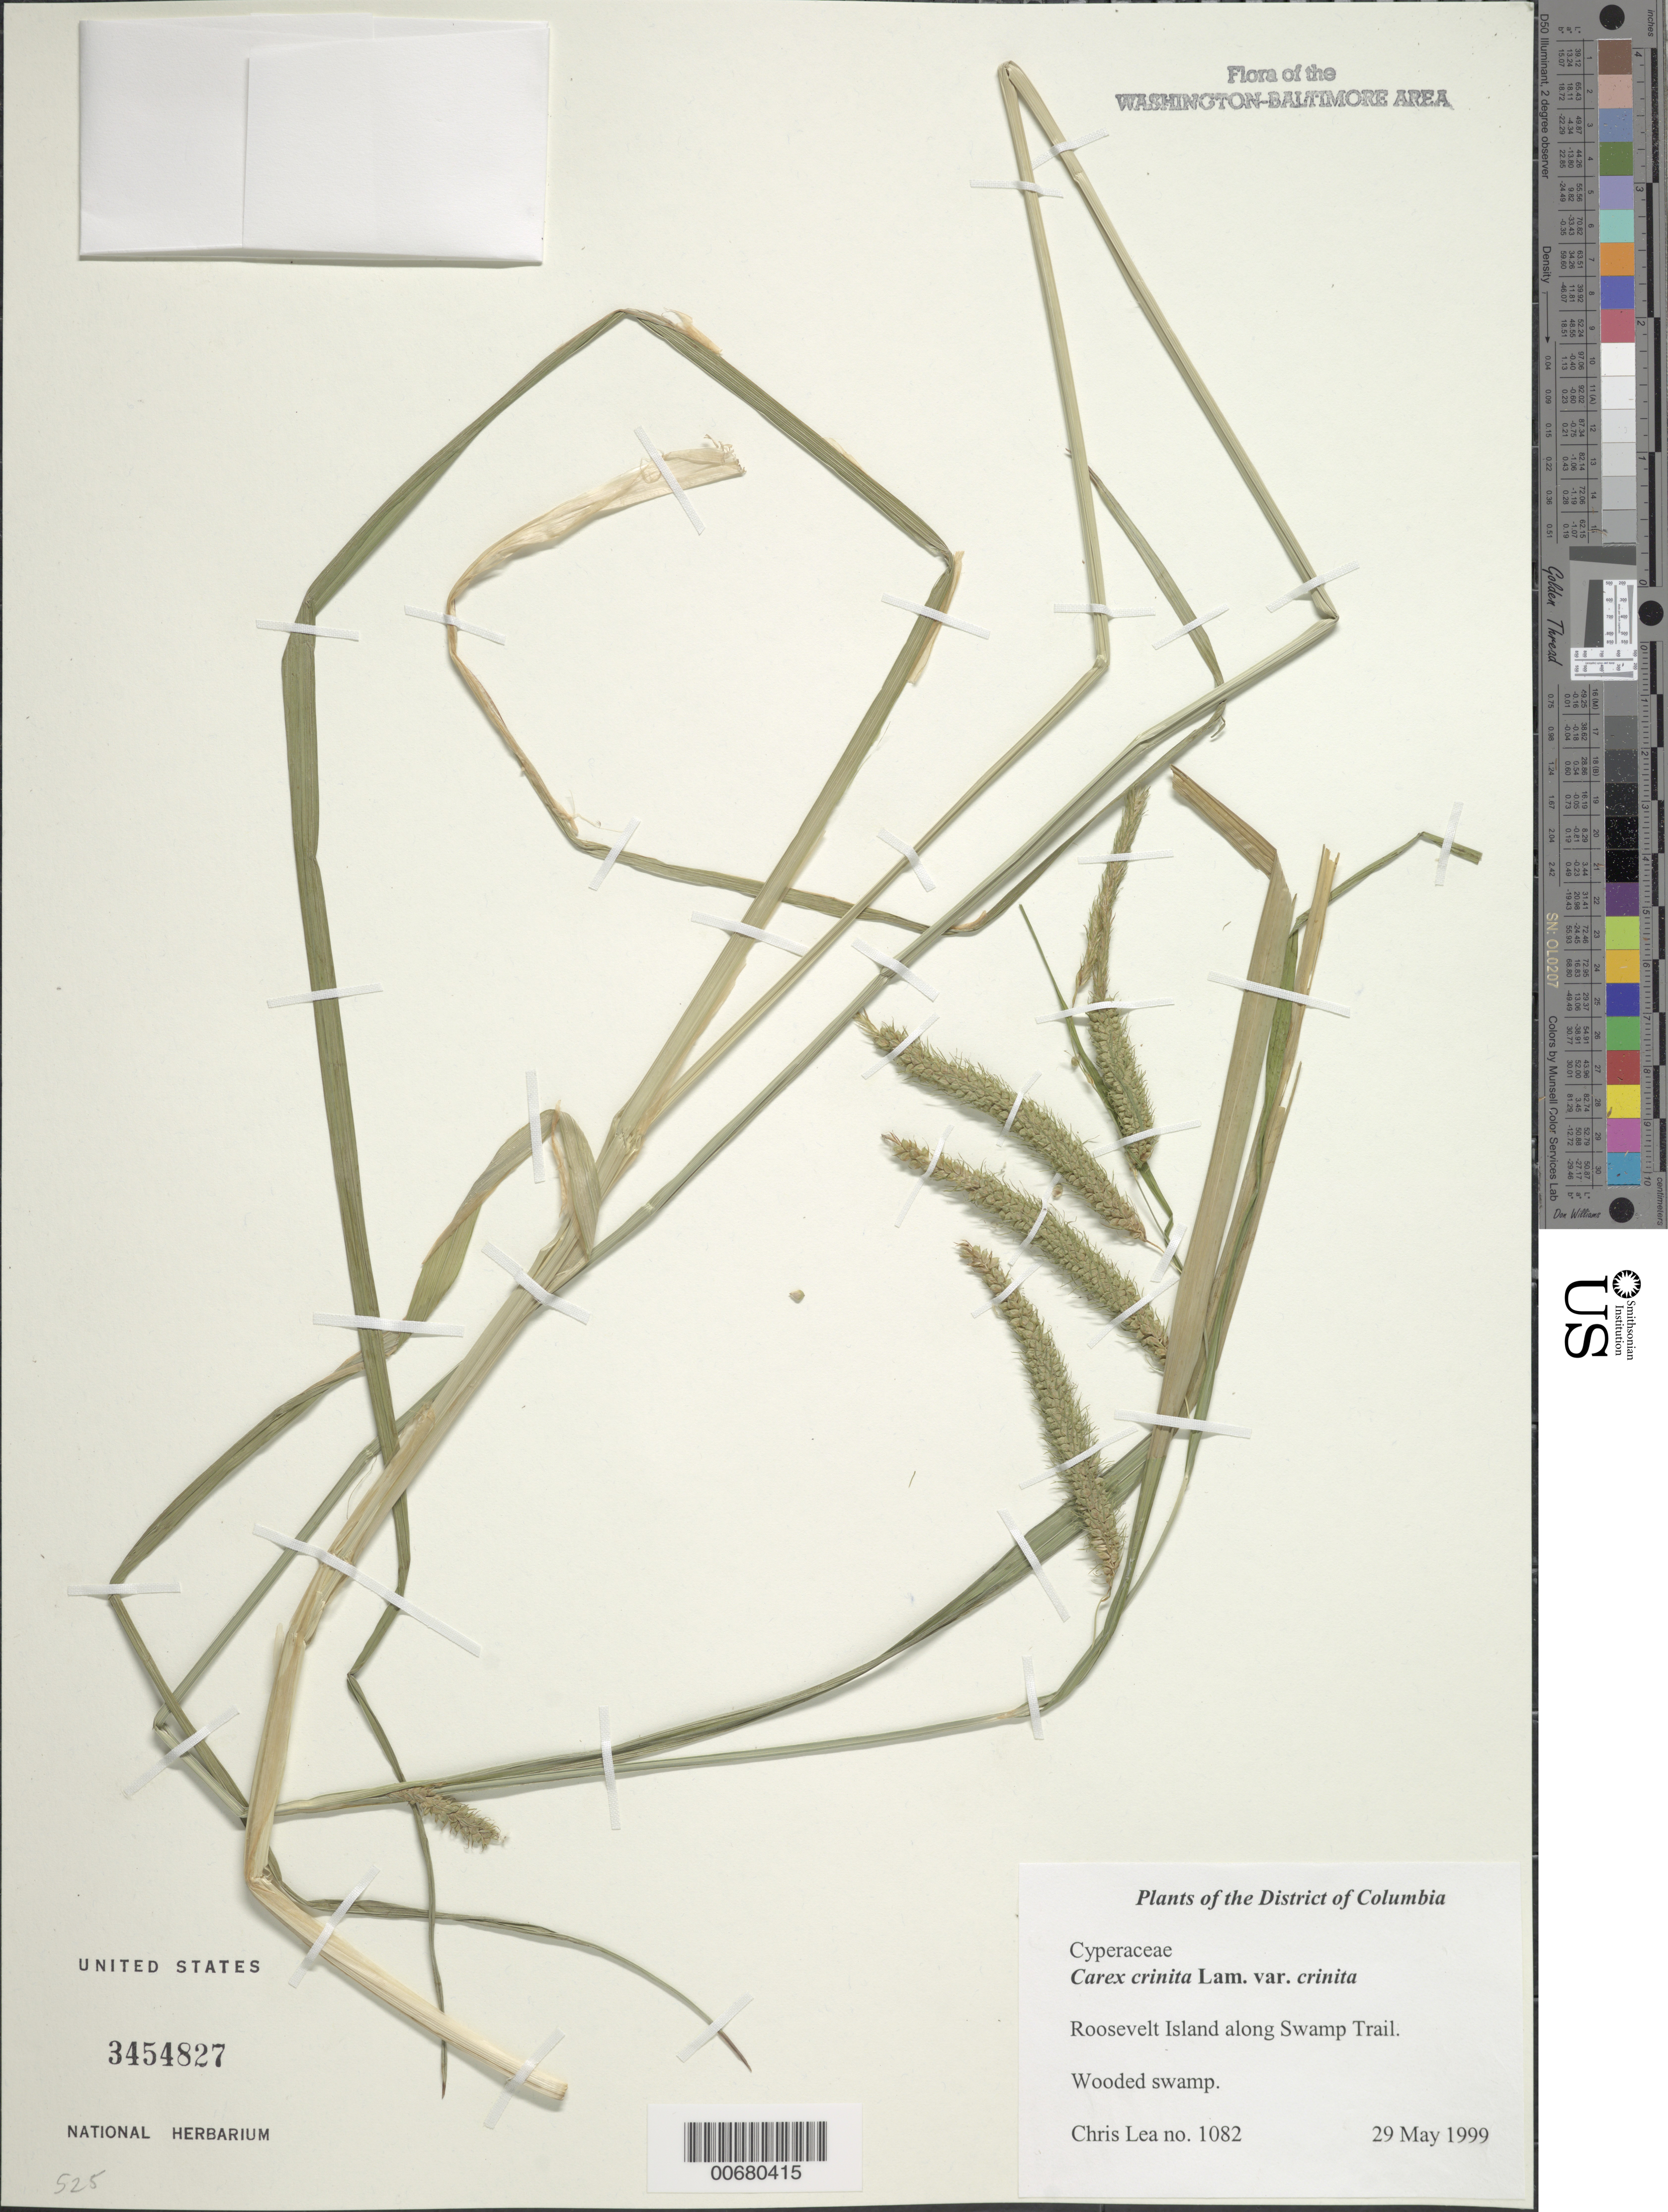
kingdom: Plantae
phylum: Tracheophyta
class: Liliopsida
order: Poales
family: Cyperaceae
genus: Carex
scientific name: Carex crinita var. crinita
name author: Lam.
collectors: C. Lea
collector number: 1082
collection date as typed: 29 May 1999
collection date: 1999-05-29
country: United States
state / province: District of Columbia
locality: Roosevelt Island along Swamp Trail.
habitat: Swamp Trail.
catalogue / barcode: US 3454827